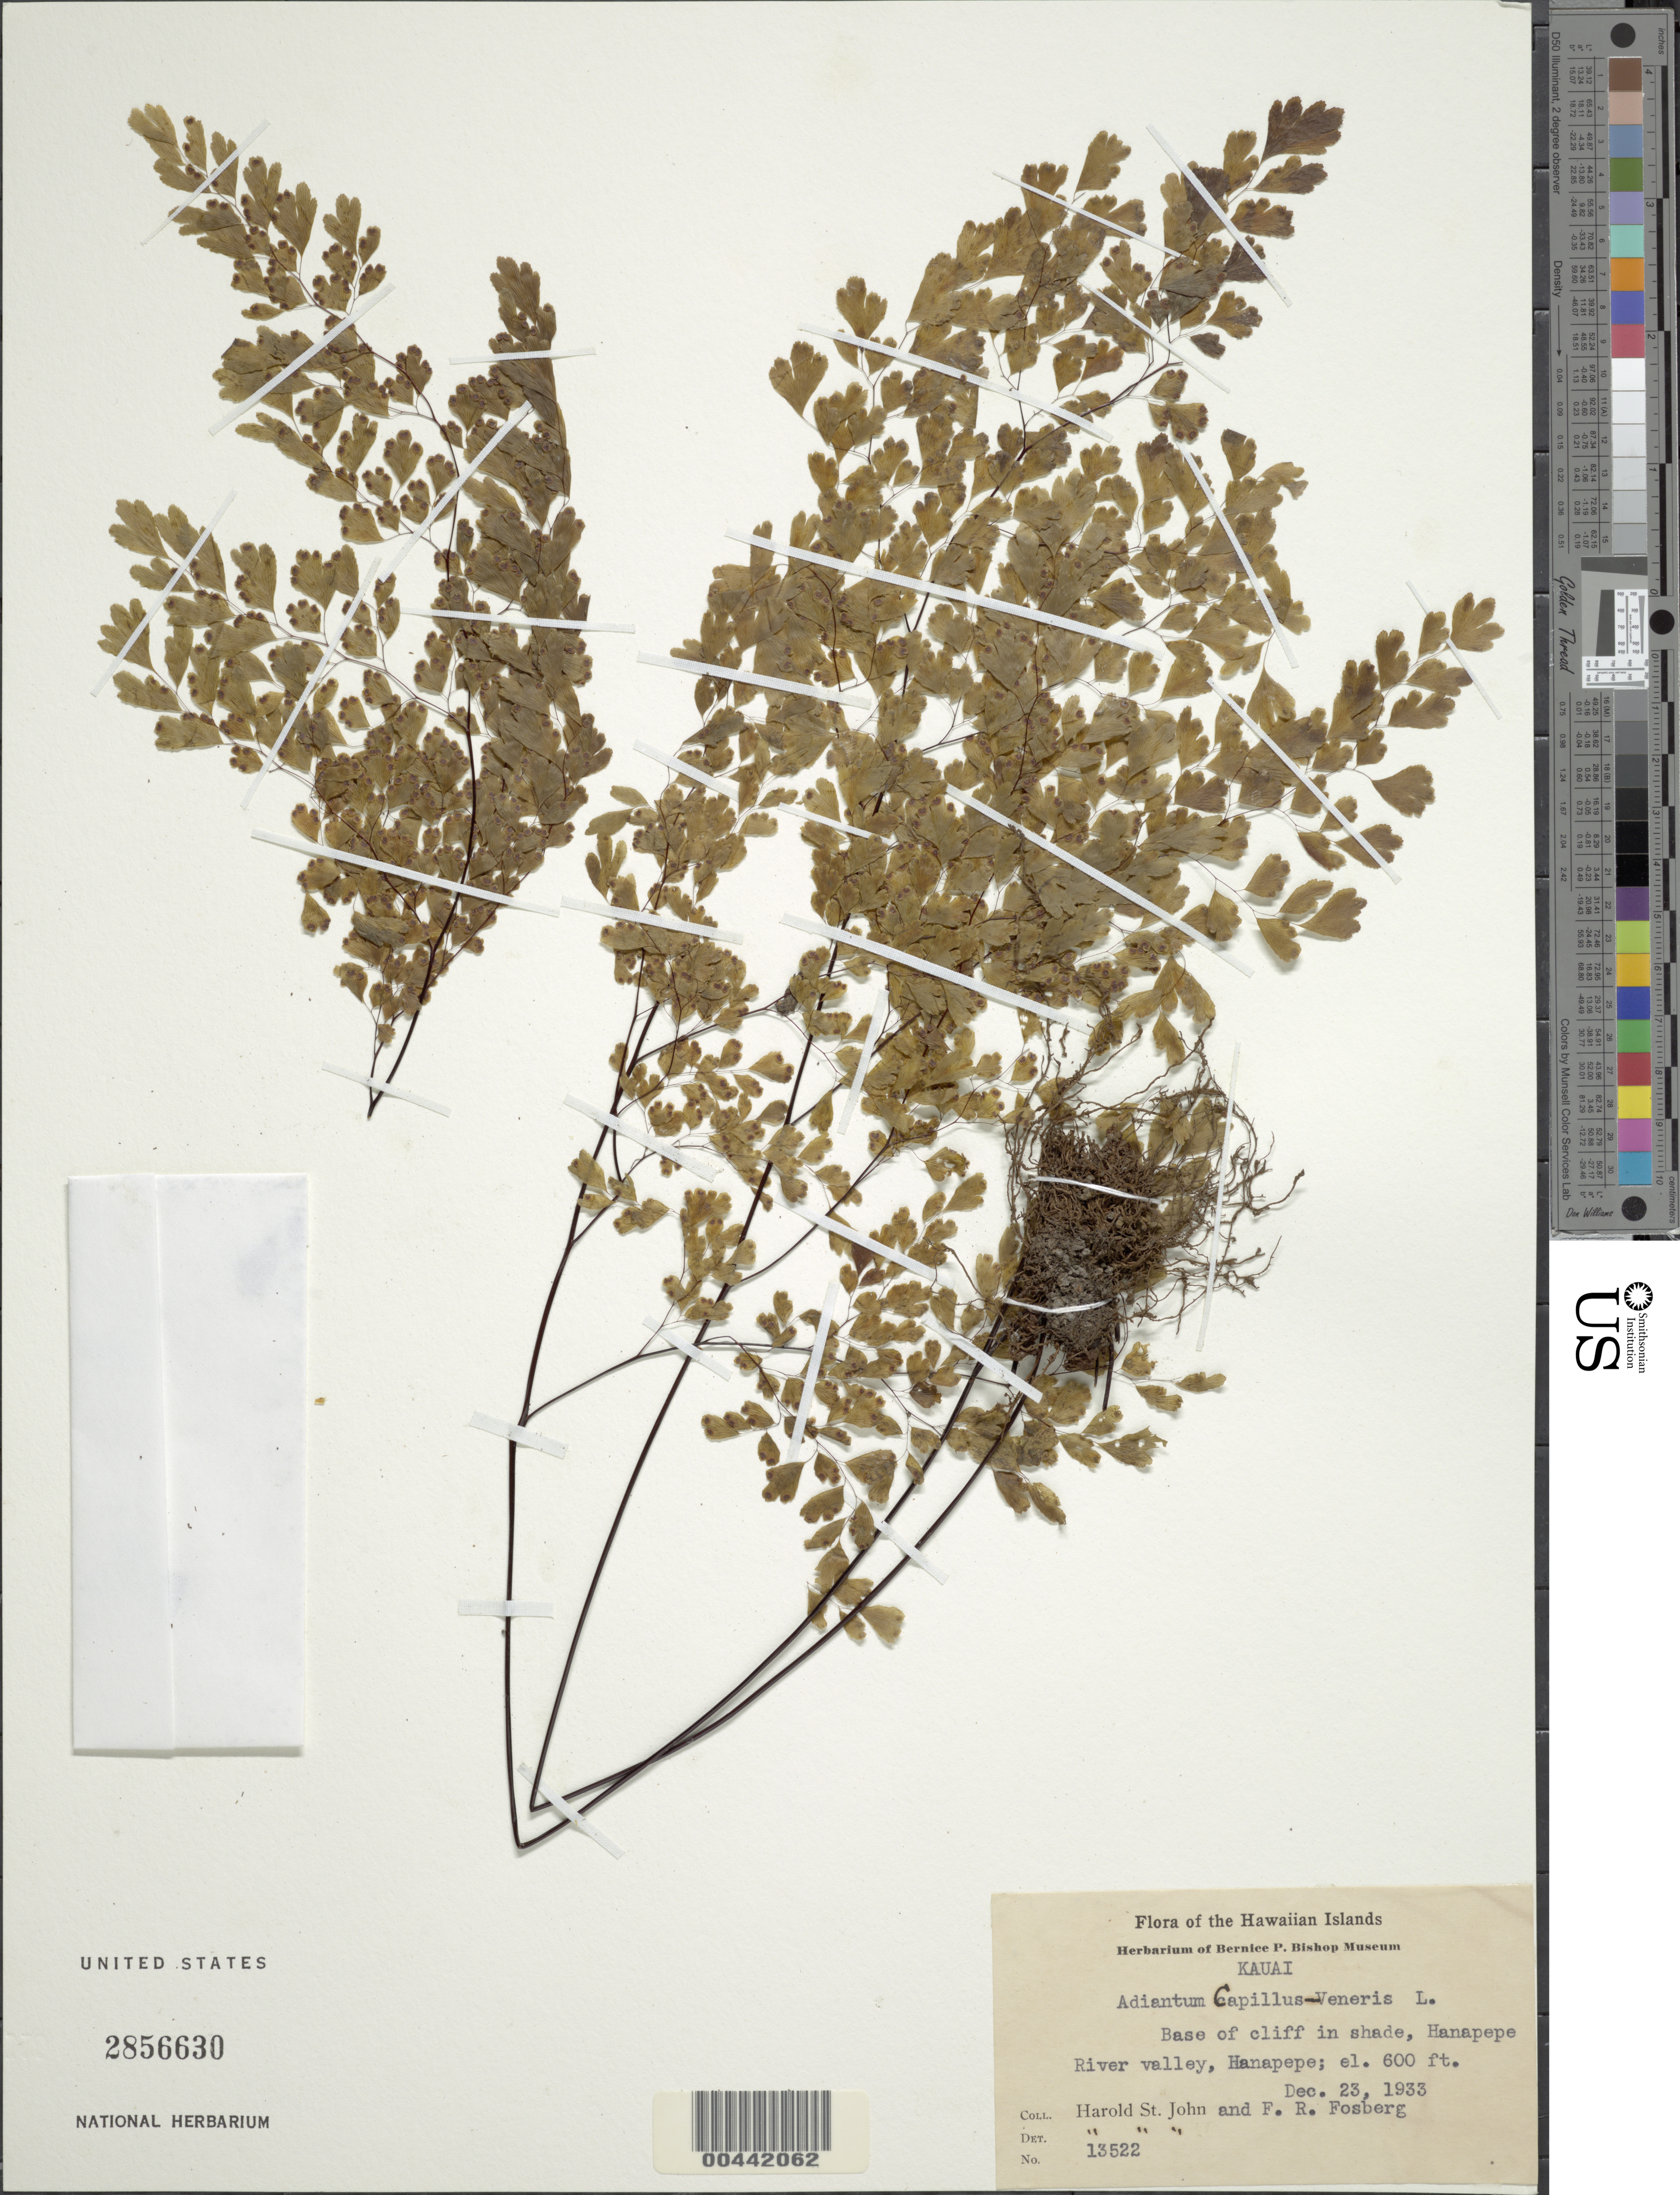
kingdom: Plantae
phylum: Tracheophyta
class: Polypodiopsida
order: Polypodiales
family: Pteridaceae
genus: Adiantum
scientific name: Adiantum capillus-veneris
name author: L.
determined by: St. John, H.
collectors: H. St. John & F. R. Fosberg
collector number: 13522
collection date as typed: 23 Dec 1933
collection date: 1933-12-23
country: United States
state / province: Hawaii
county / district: Kauai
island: Kaua'i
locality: Hanapepe River Valley, Hanapepe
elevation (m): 183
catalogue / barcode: US 2856630